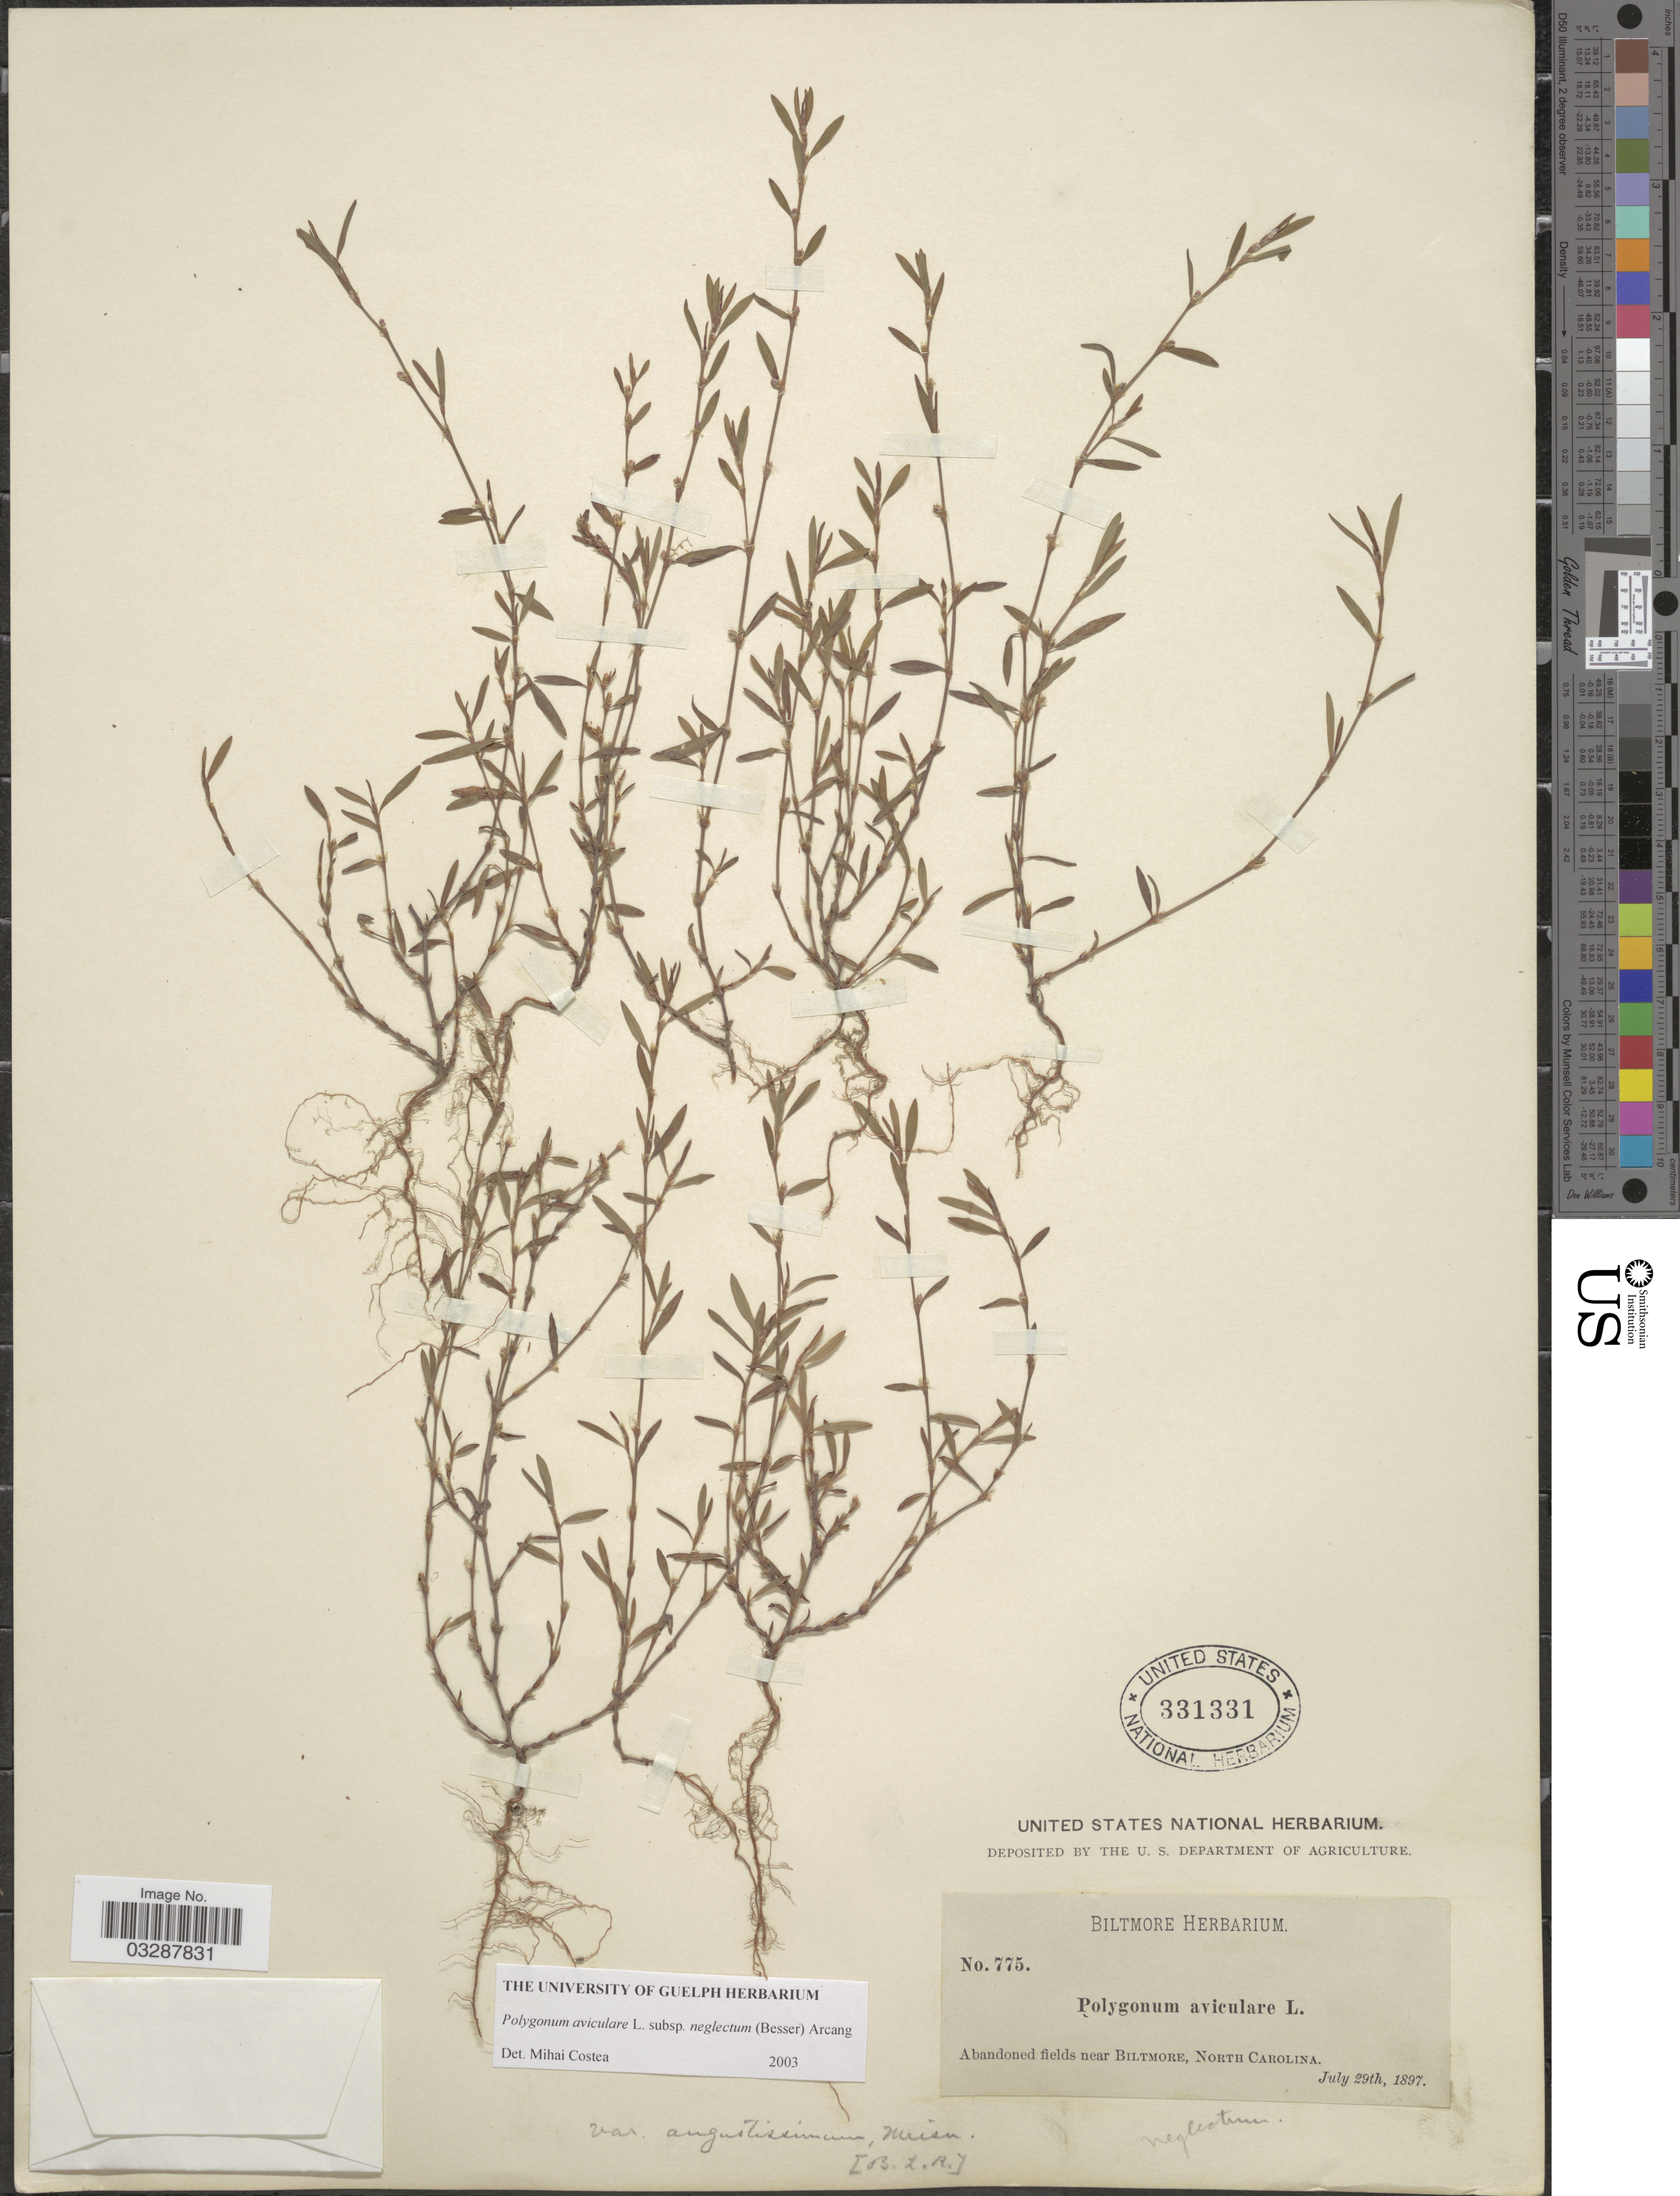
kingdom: Plantae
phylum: Tracheophyta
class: Magnoliopsida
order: Caryophyllales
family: Polygonaceae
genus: Polygonum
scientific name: Polygonum aviculare subsp. neglectum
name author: (Besser) Arcang.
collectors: ex herb. Biltmore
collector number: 775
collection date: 1897-07-29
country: United States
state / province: North Carolina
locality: Abandoned fields near Biltmore.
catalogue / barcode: US 331331